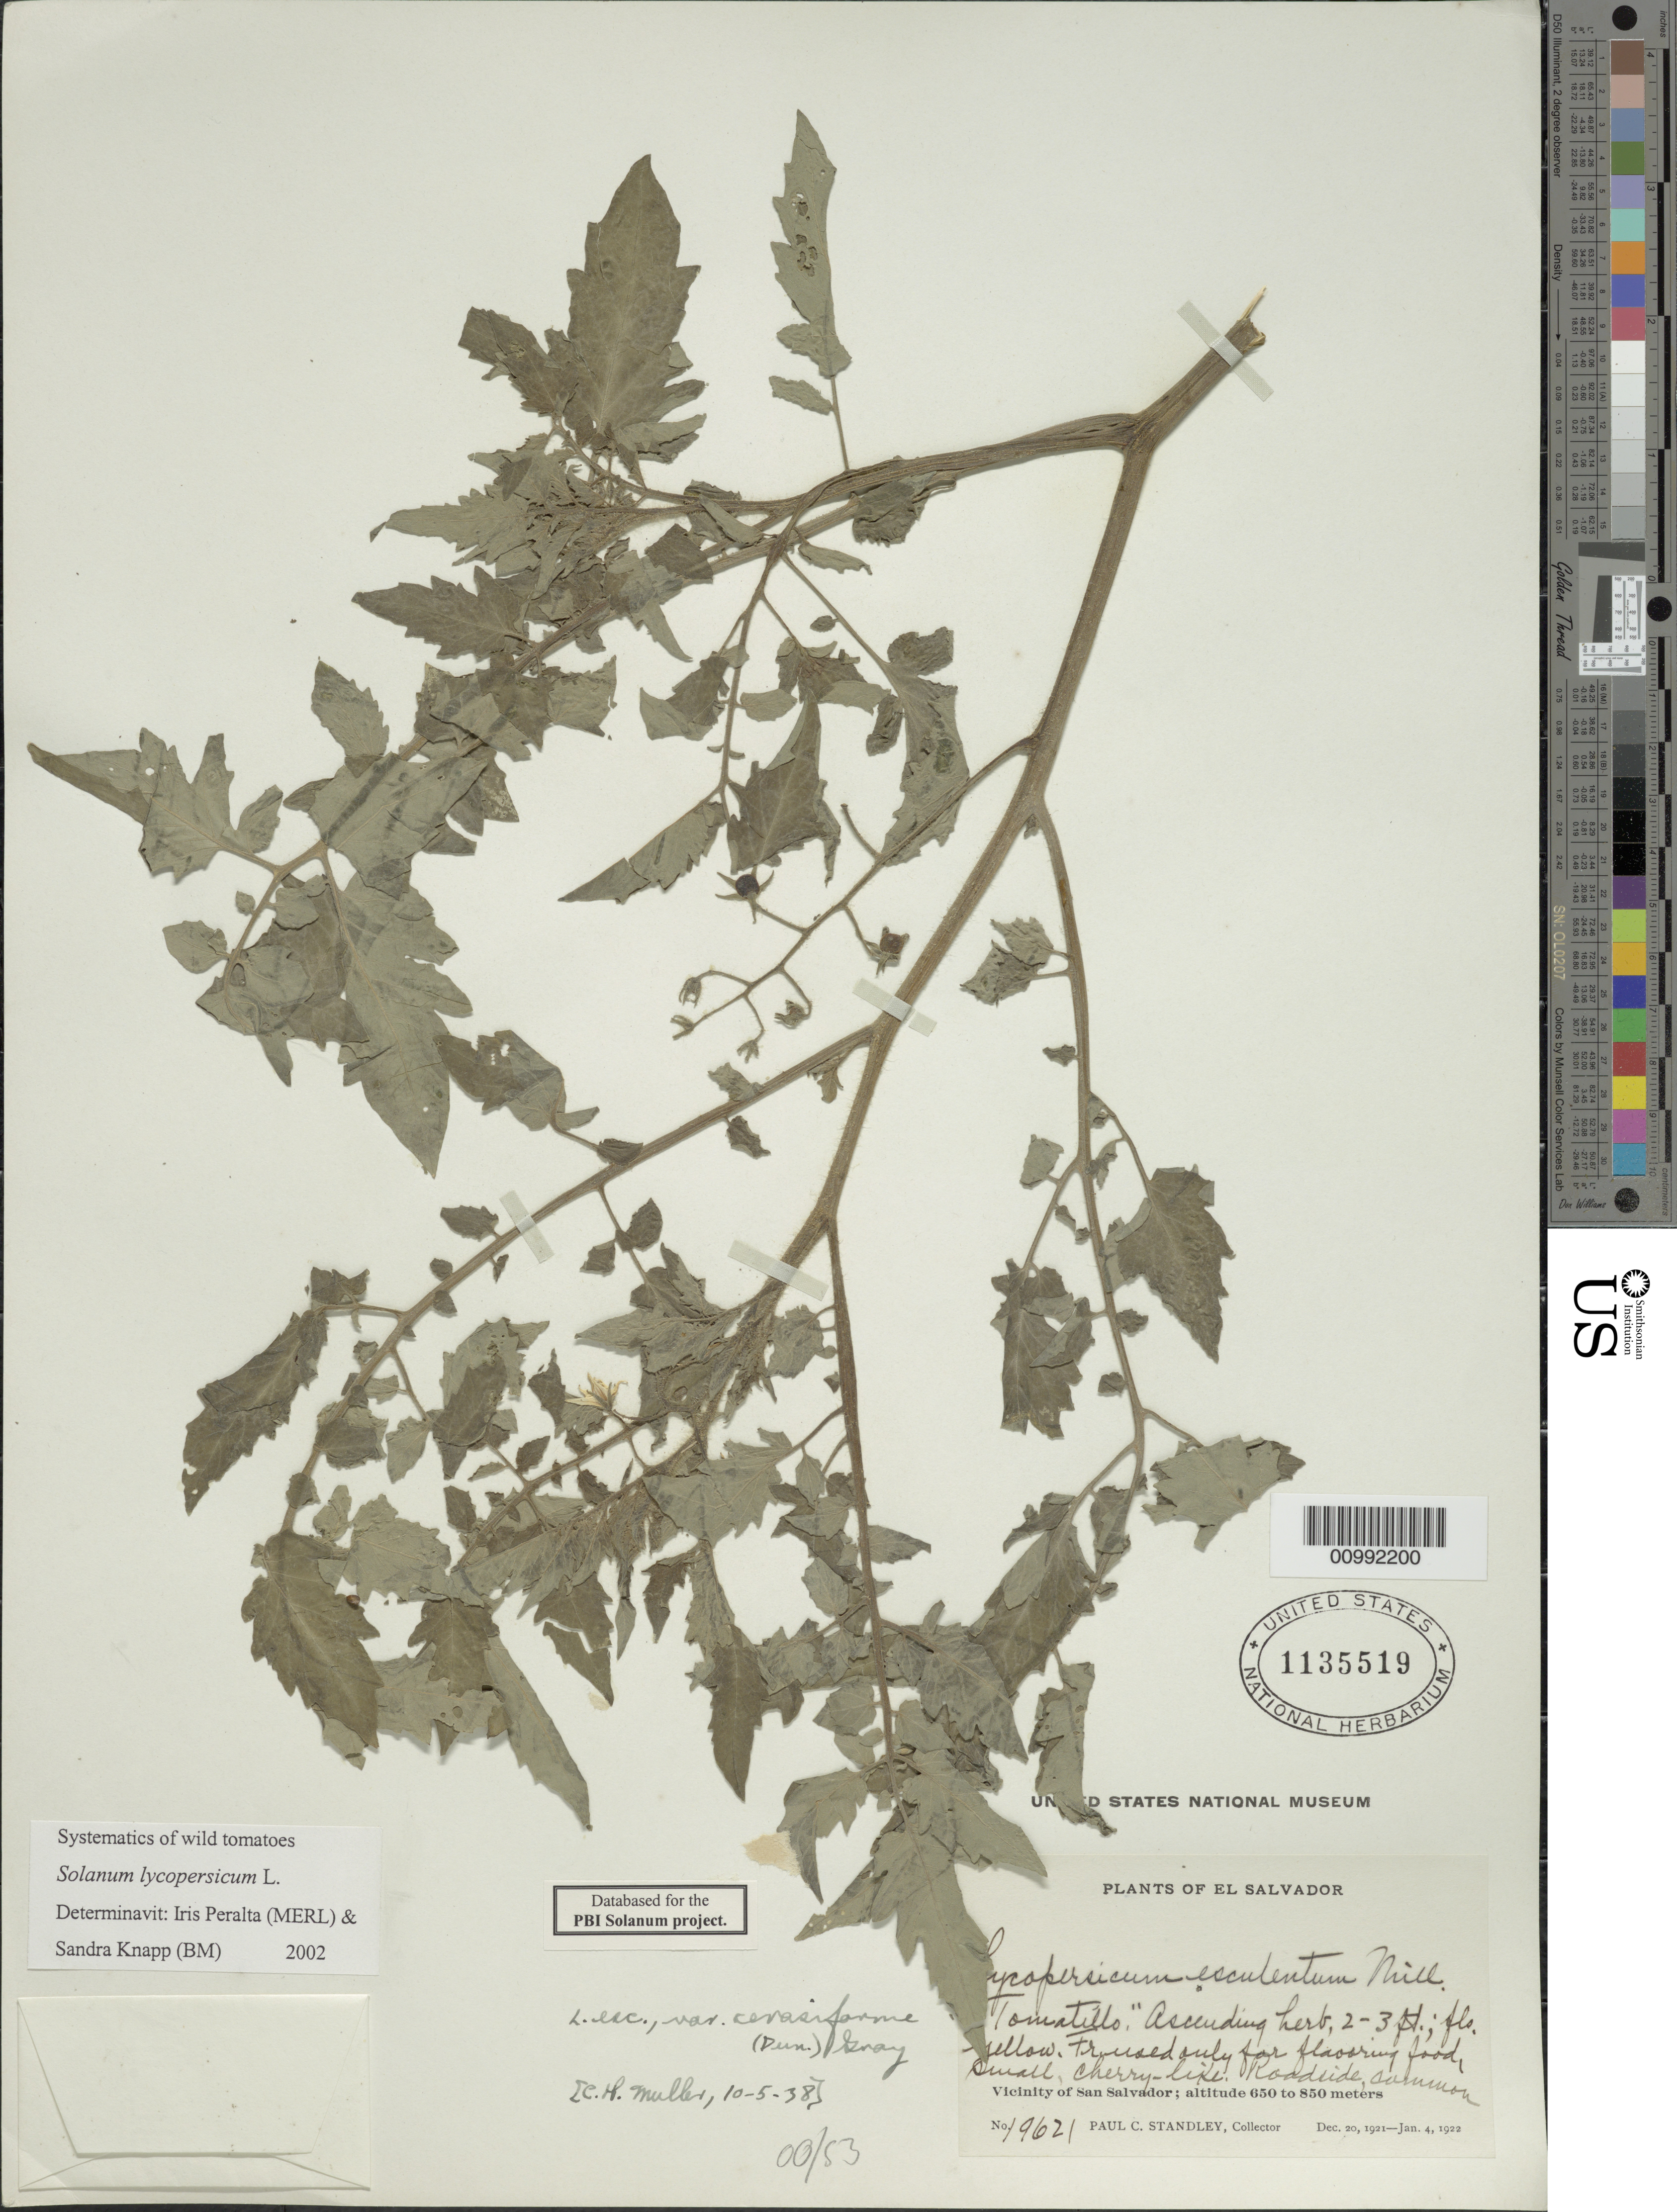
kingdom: Plantae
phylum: Tracheophyta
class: Magnoliopsida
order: Solanales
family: Solanaceae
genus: Solanum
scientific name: Solanum lycopersicum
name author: L.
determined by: Peralta, Iris E.; Knapp, S. D.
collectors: P. C. Standley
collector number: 19621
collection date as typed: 20 Dec 1921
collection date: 1921-12-20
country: El Salvador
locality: vicinity of San Salvador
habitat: plh: roadside;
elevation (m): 650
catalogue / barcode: US 1135519